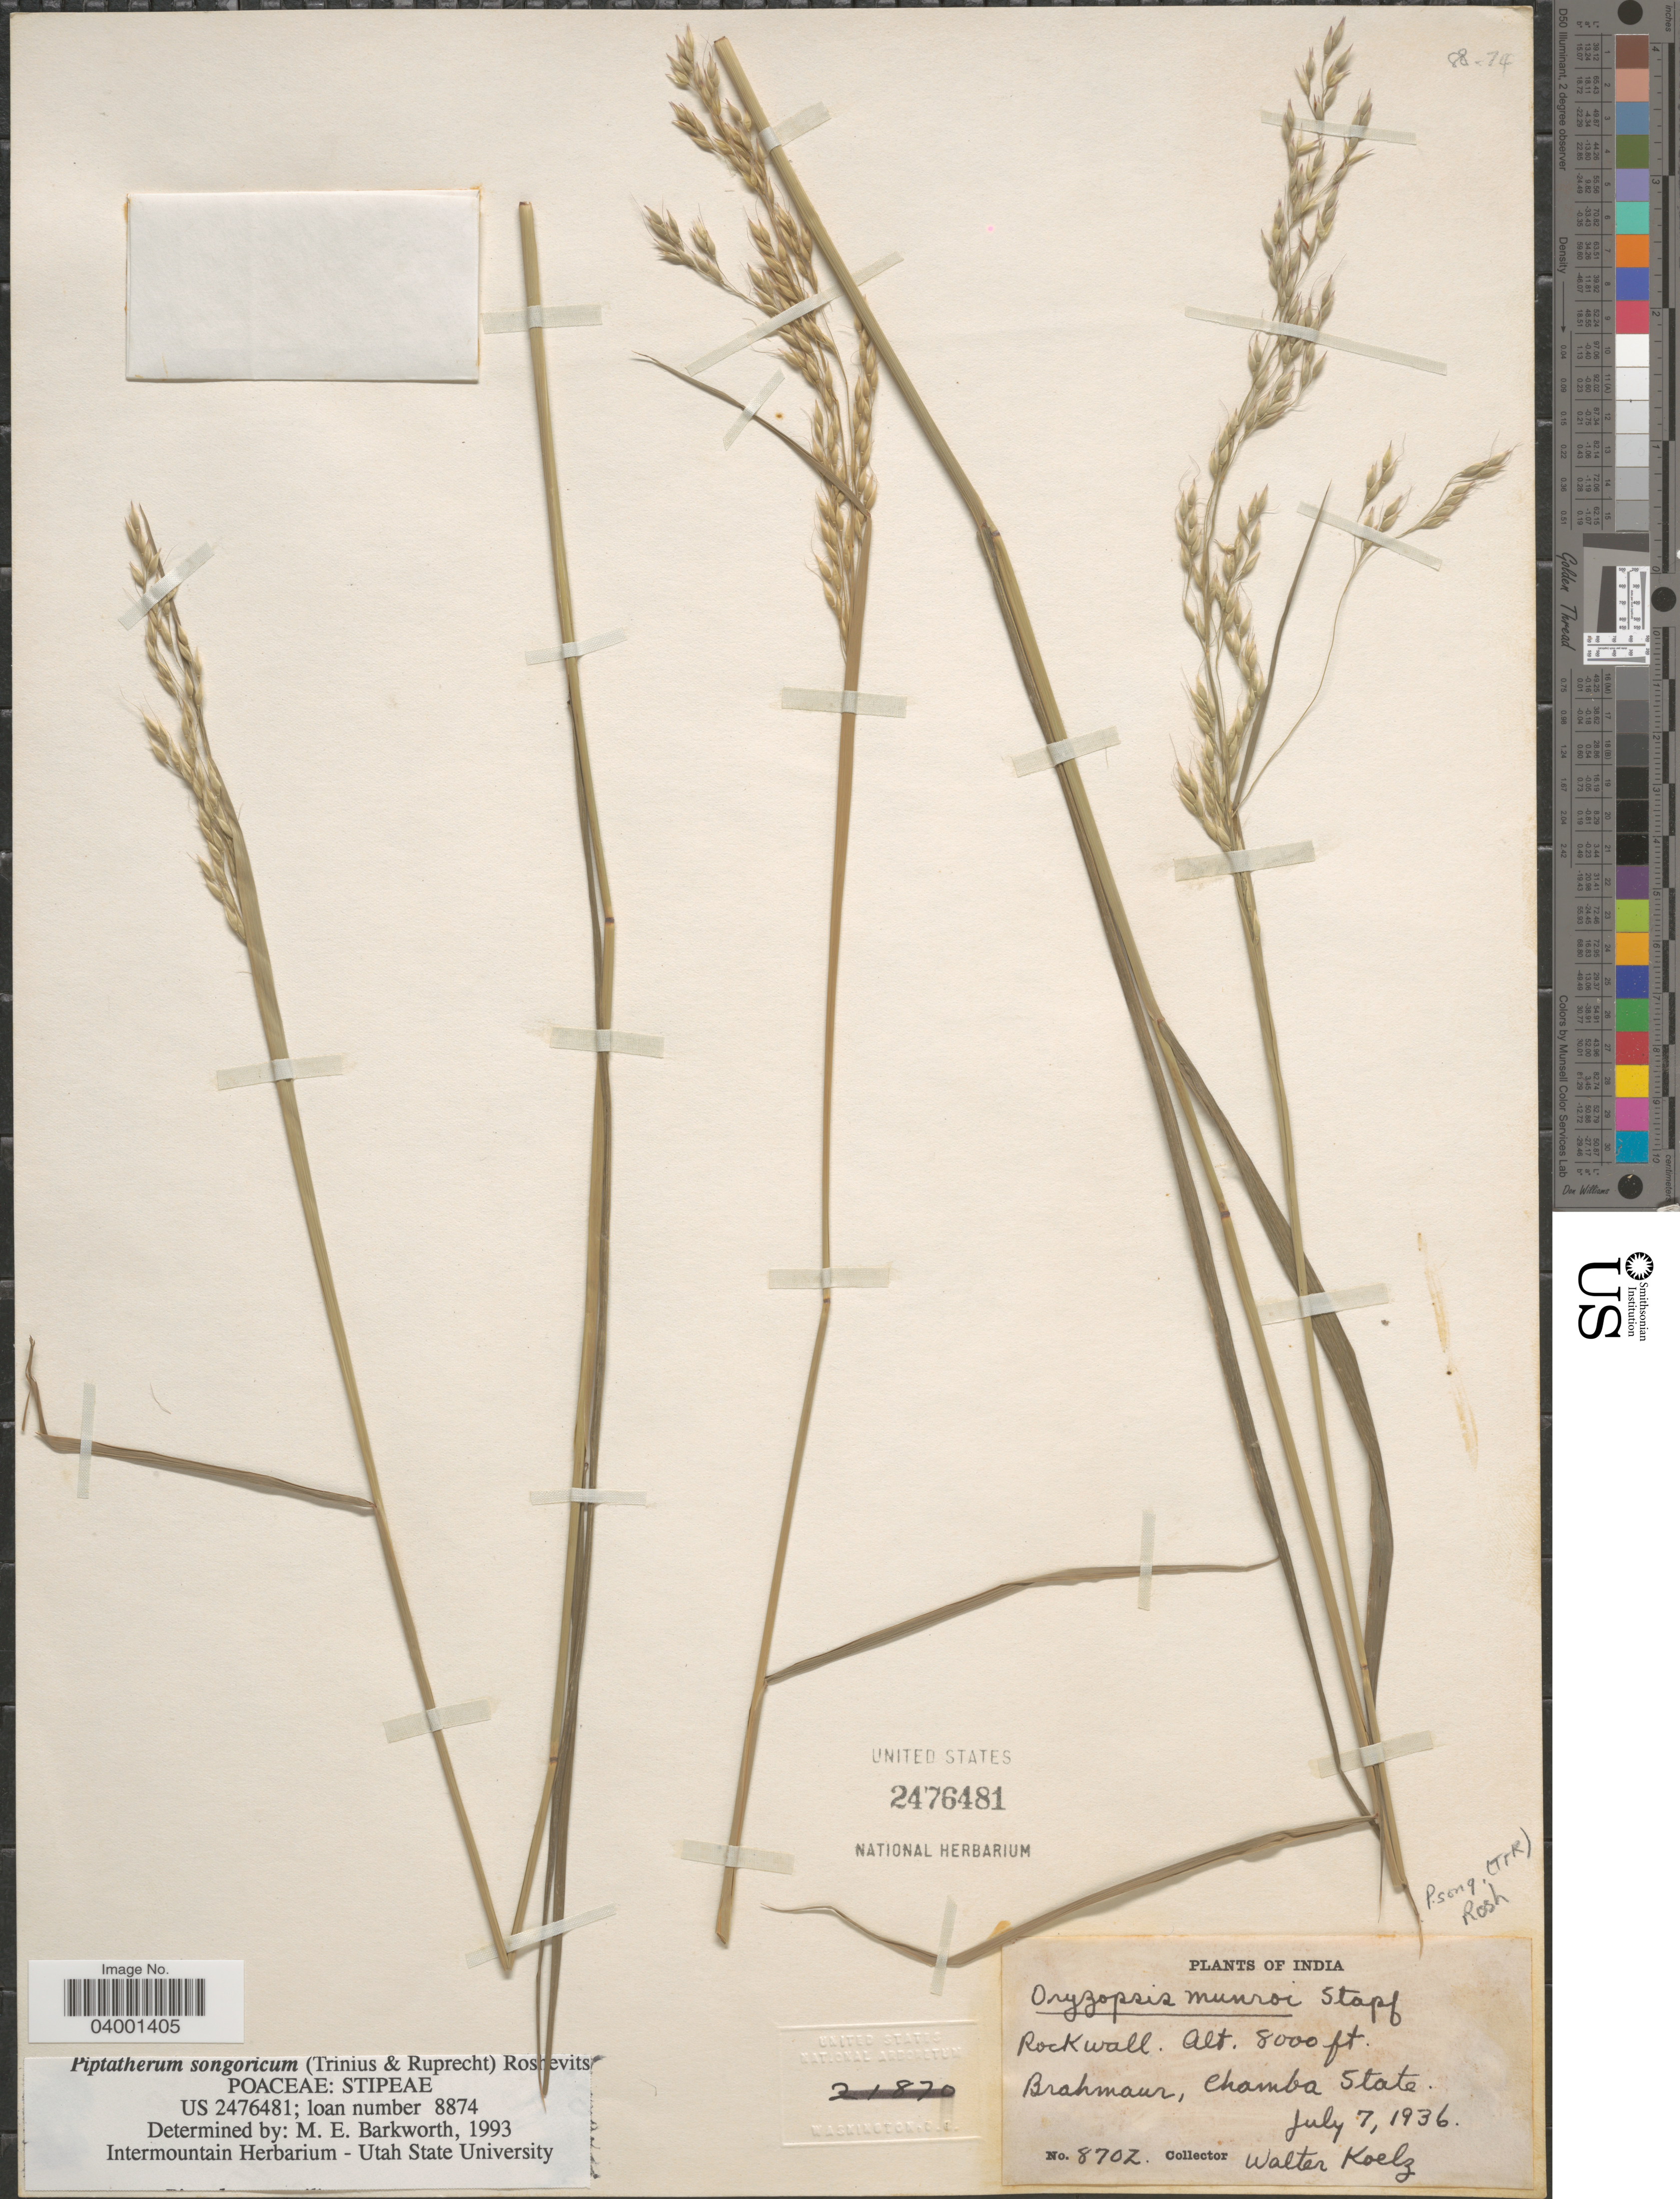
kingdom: Plantae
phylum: Tracheophyta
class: Liliopsida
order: Poales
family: Poaceae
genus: Piptatherum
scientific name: Piptatherum songaricum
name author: (Trin. & Rupr.) Roshev. ex Nikitina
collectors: W. N. Koelz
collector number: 8702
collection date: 1936-07-07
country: India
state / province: Himachal Pradesh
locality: Brahmaur, Chamba State.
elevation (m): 2438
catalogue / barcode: US 2476481